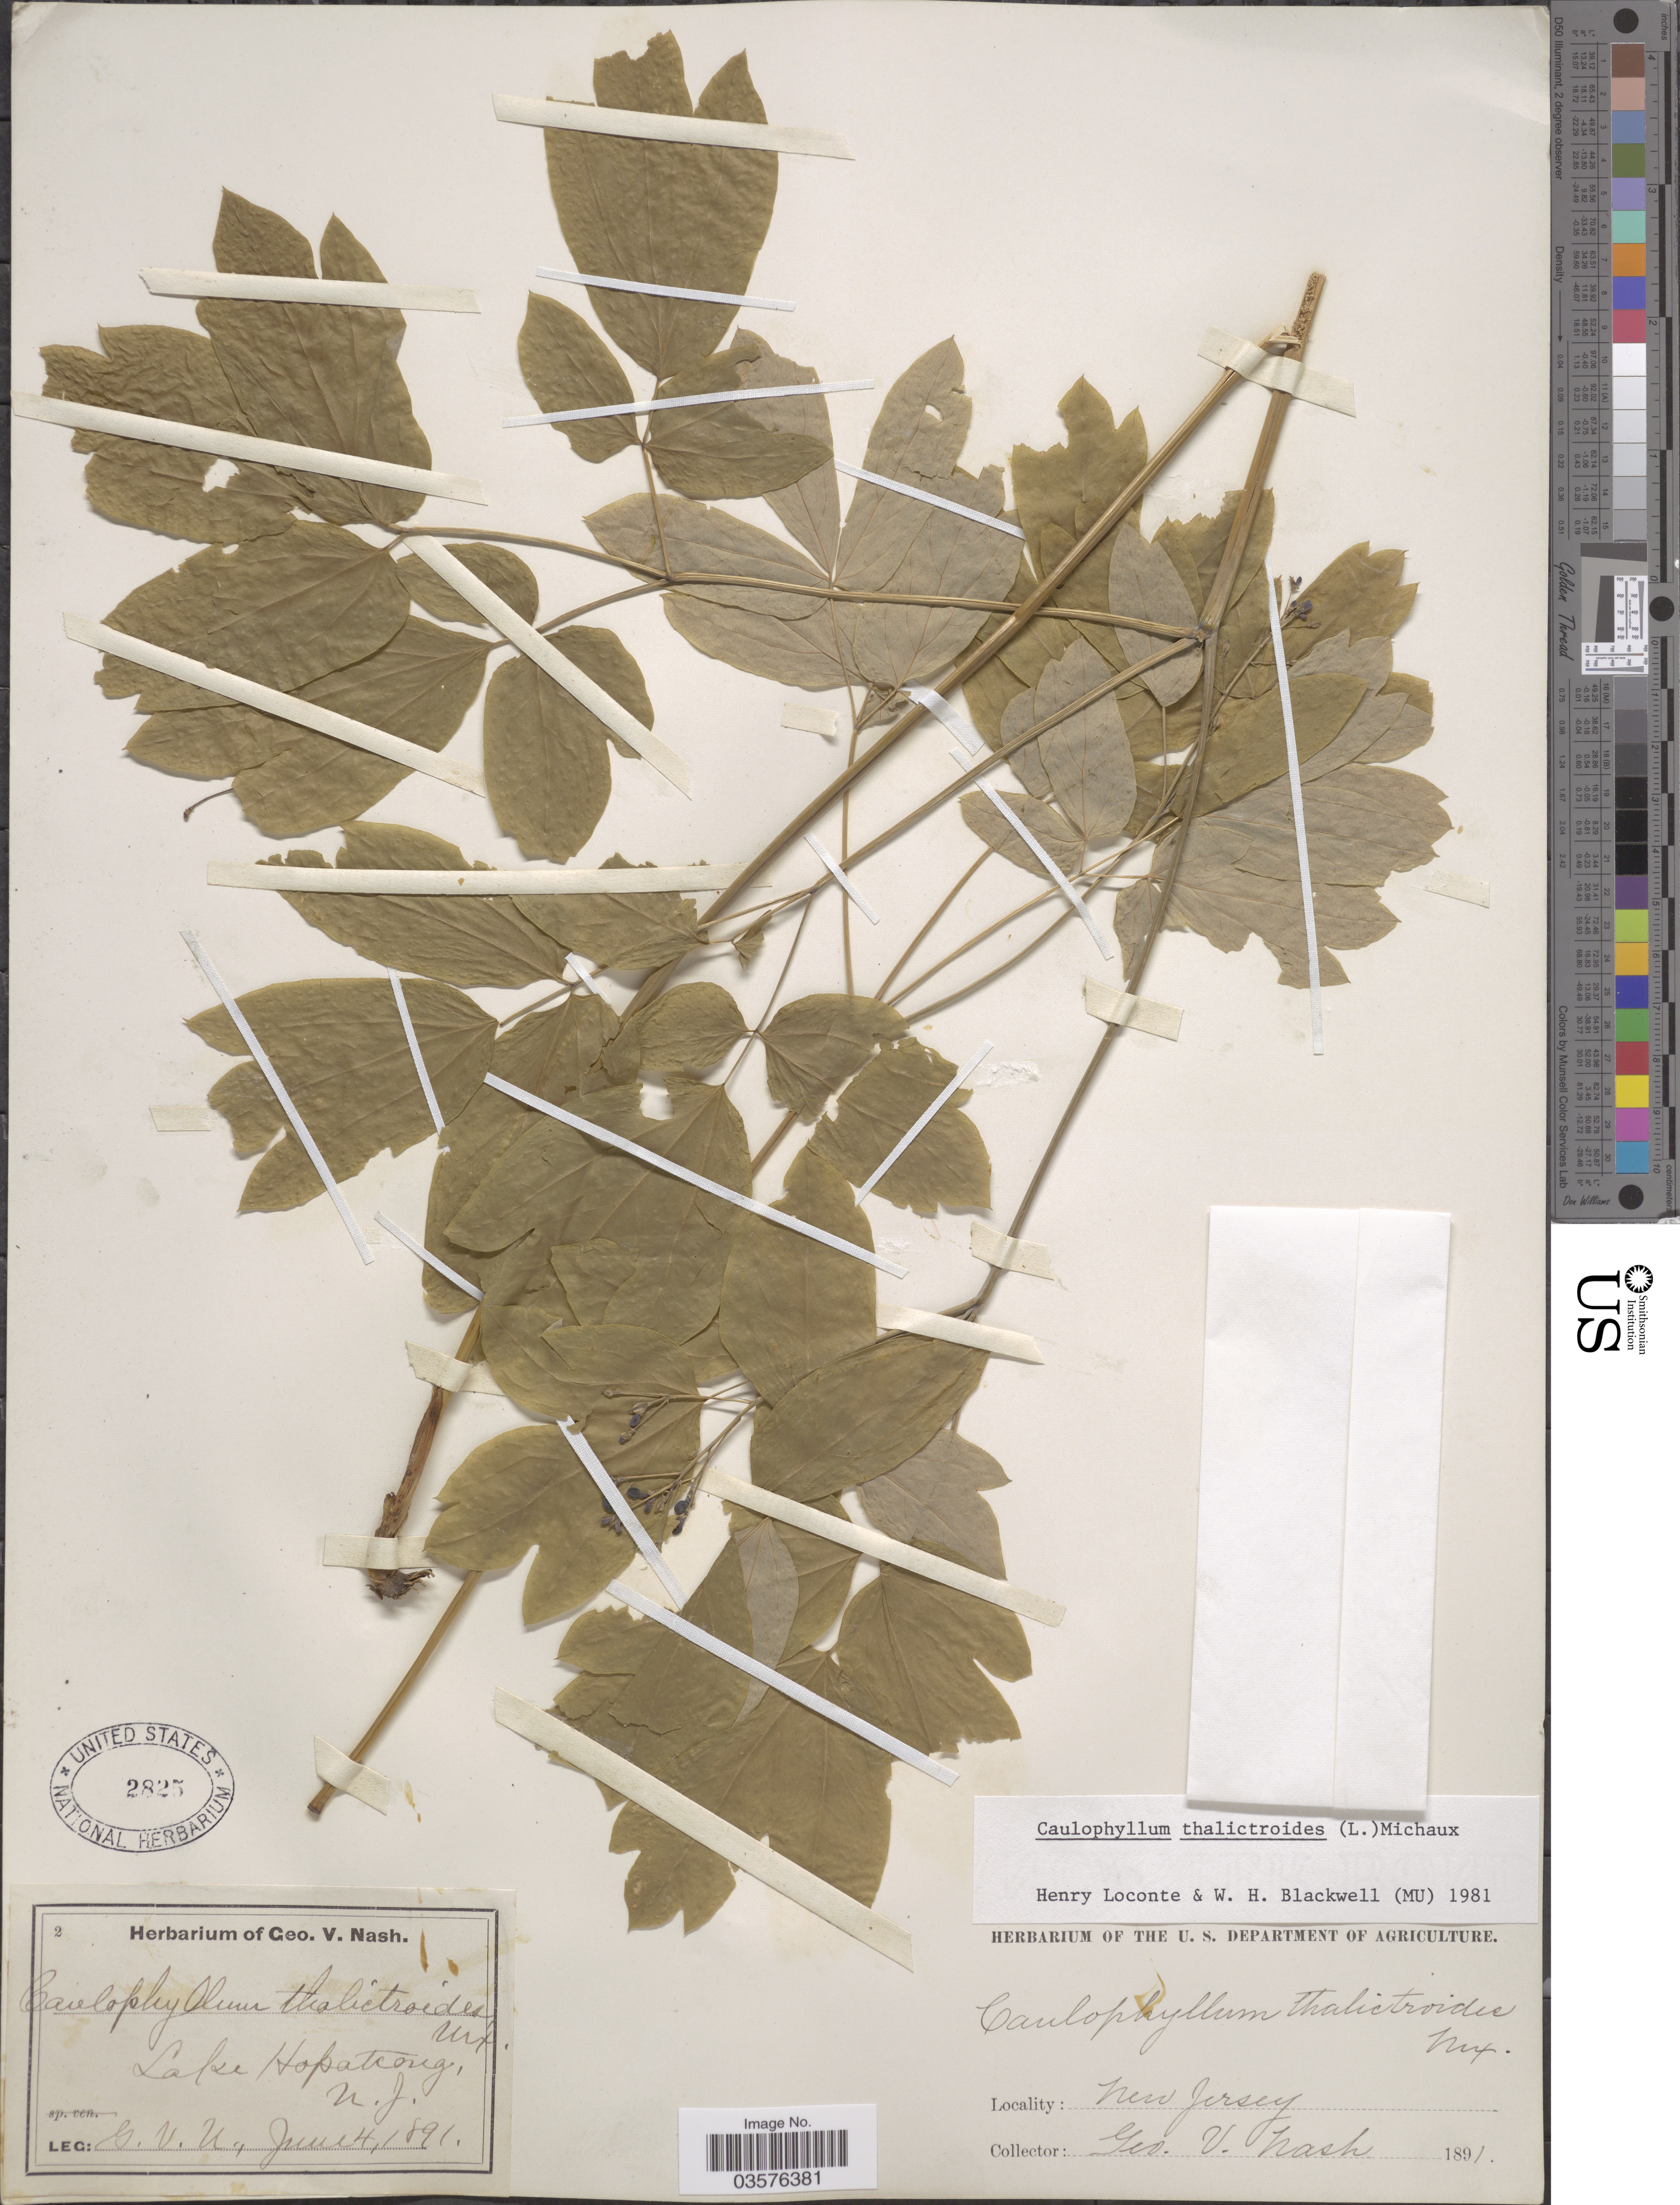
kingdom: Plantae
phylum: Tracheophyta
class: Magnoliopsida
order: Ranunculales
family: Berberidaceae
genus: Caulophyllum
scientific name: Caulophyllum thalictroides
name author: (L.) Michx.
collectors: G. V. Nash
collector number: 2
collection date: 1891-06-04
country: United States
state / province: New Jersey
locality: Lake Hopatcong.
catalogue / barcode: US 2825